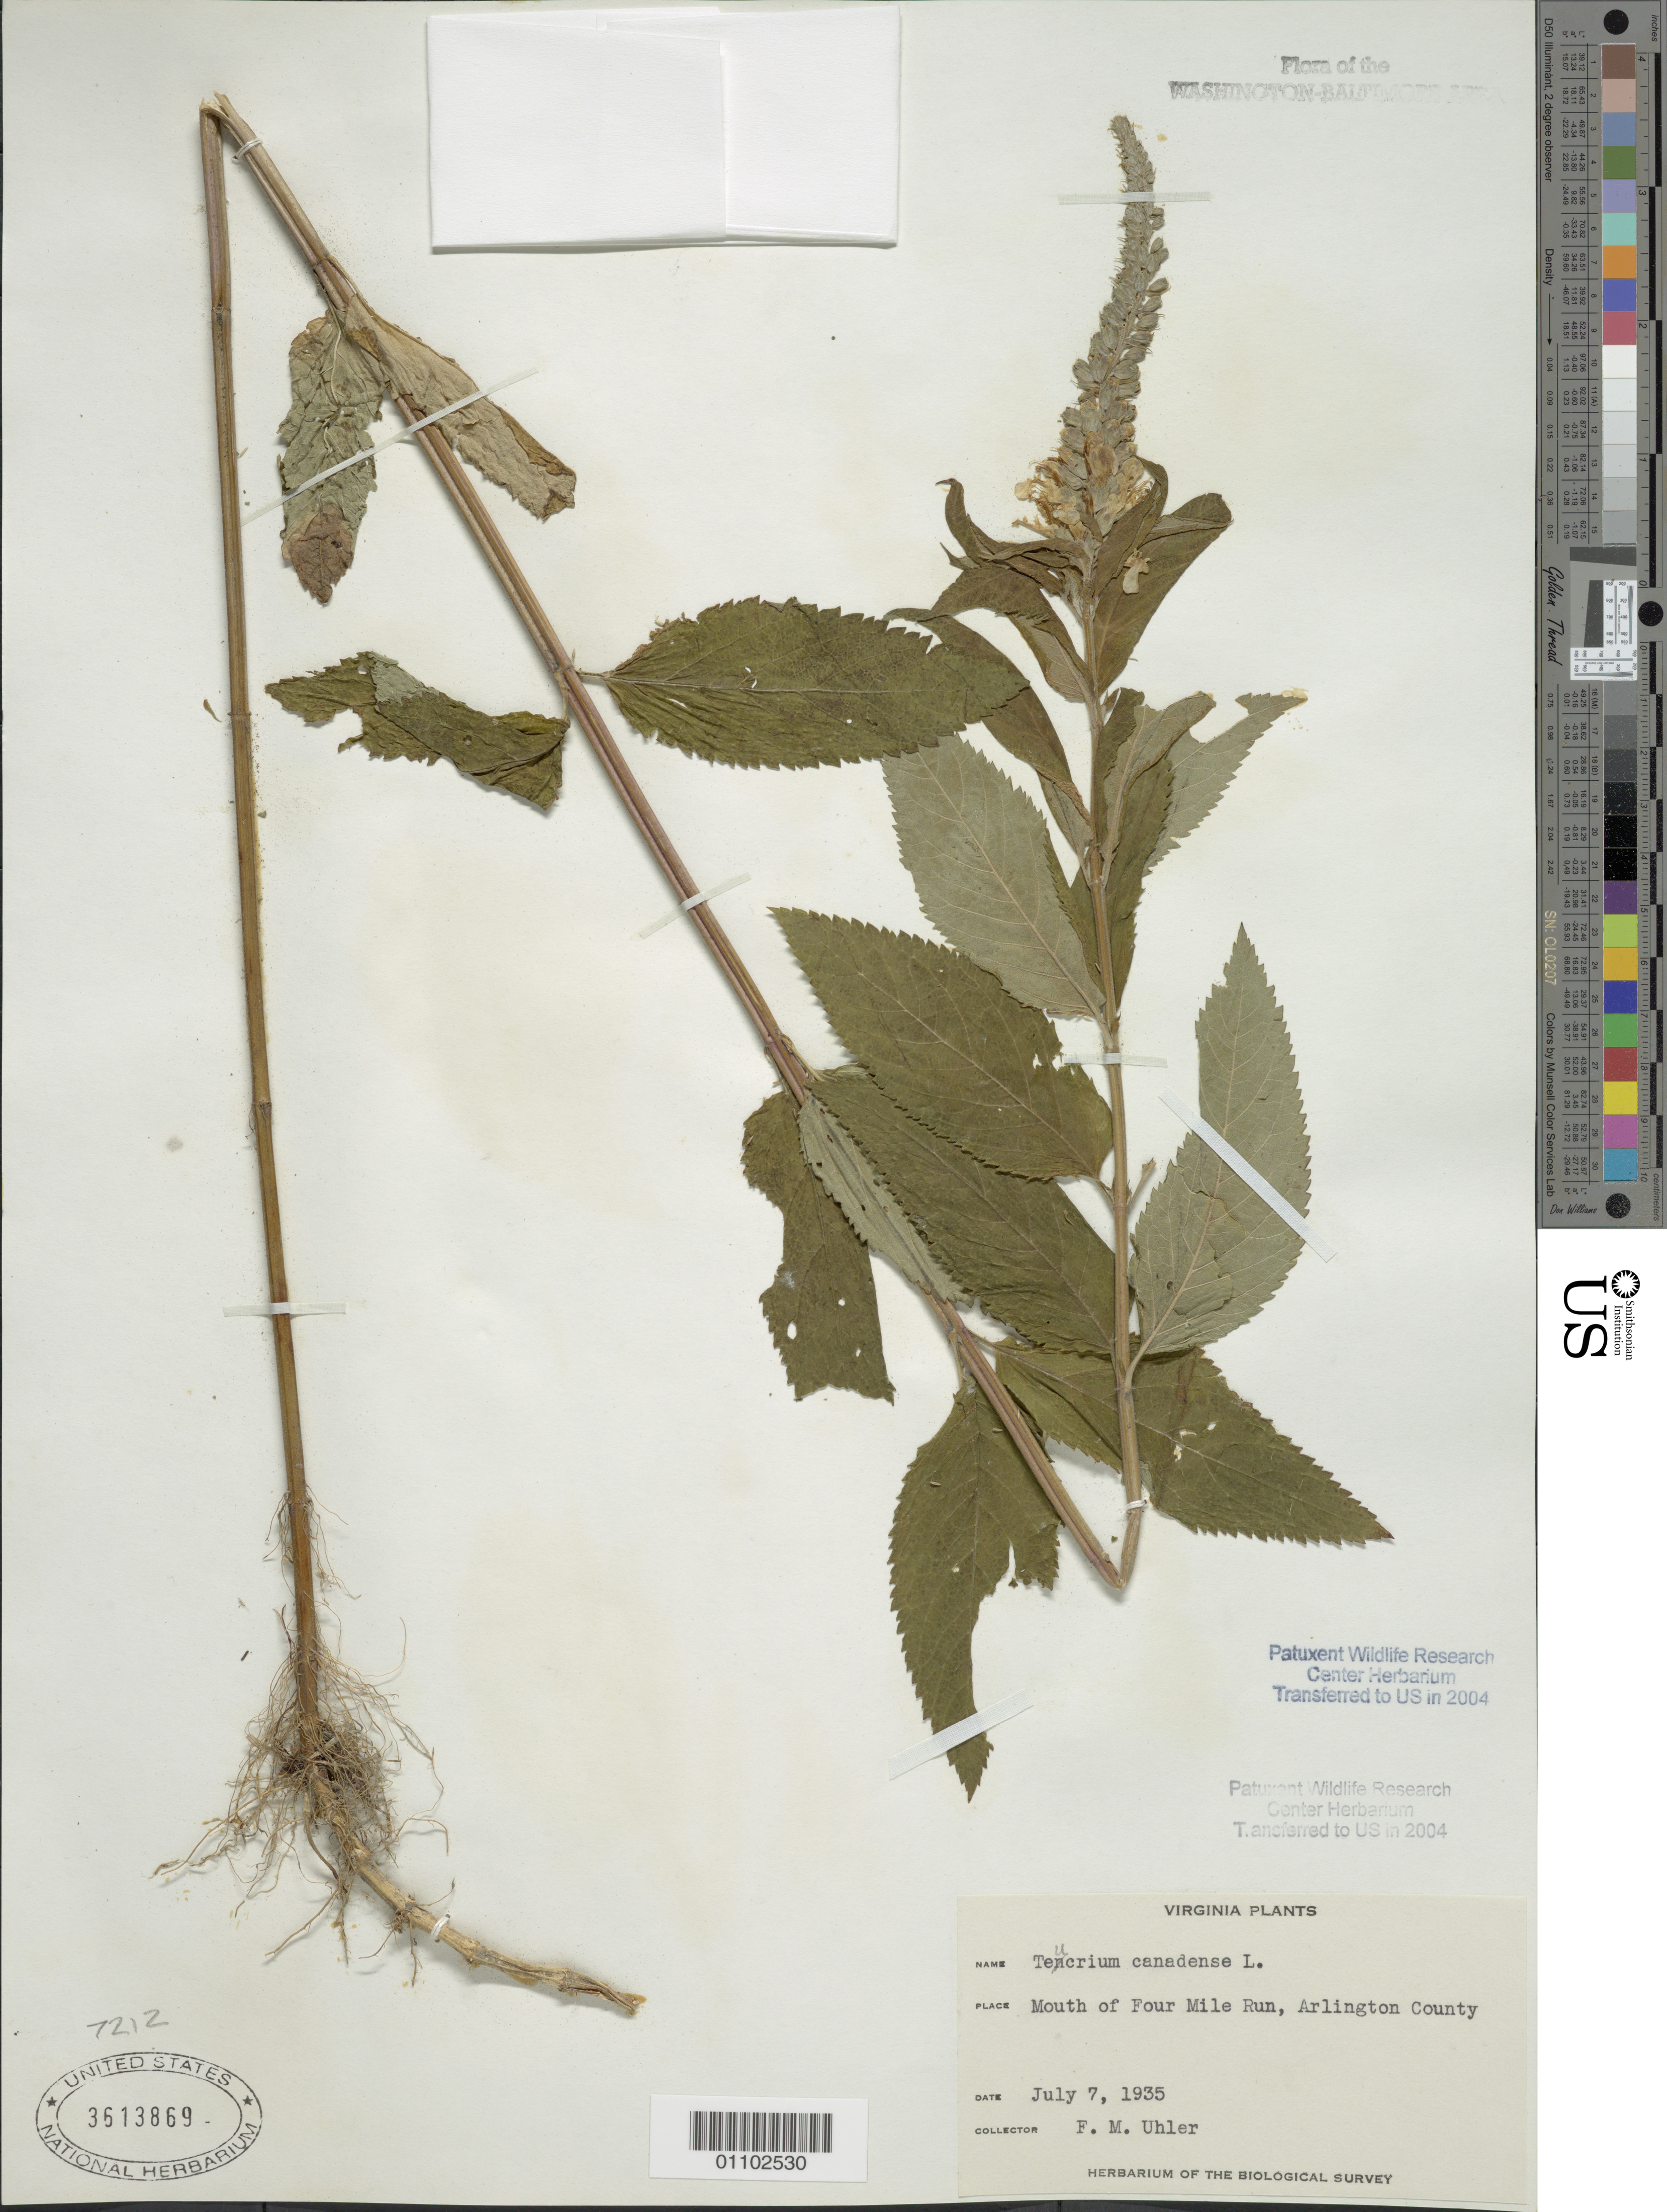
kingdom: Plantae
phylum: Tracheophyta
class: Magnoliopsida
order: Lamiales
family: Lamiaceae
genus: Teucrium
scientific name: Teucrium canadense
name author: L.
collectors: F. M. Uhler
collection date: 1935-07-07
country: United States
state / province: Virginia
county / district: Arlington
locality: Mouth of Four Mile Run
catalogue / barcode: US 3613869